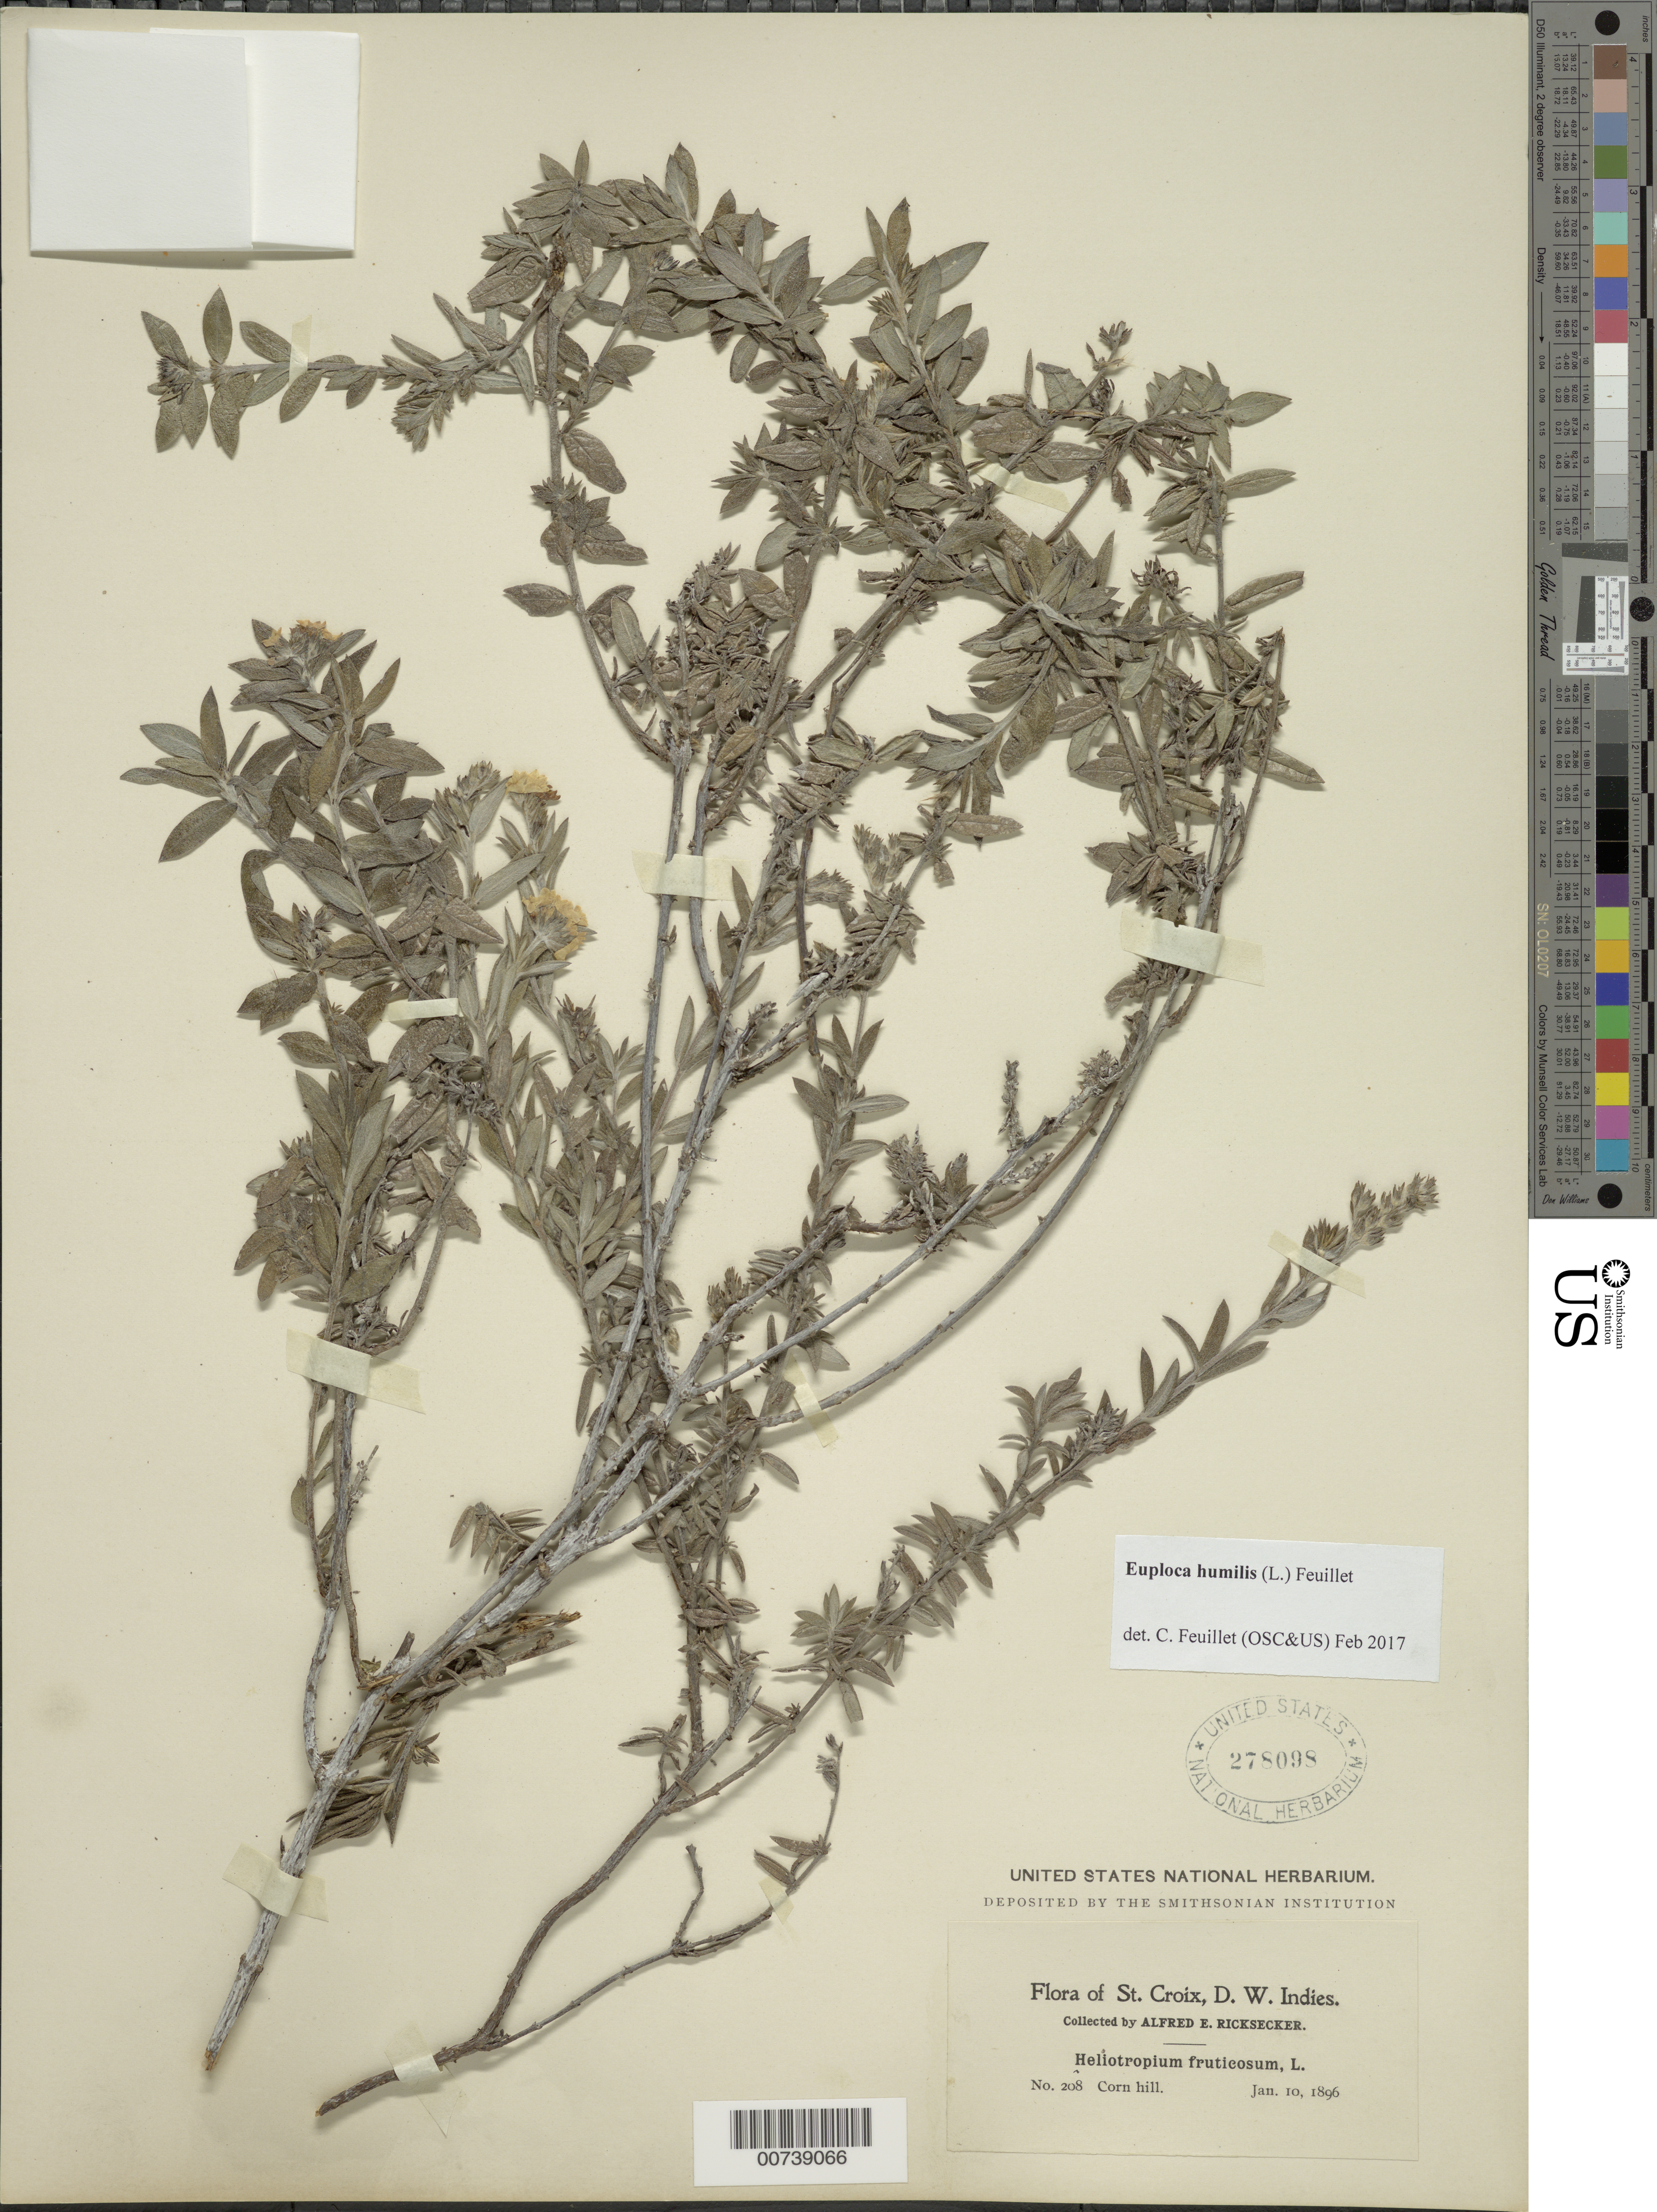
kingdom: Plantae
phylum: Tracheophyta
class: Magnoliopsida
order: Boraginales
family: Heliotropiaceae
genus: Euploca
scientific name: Euploca humilis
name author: (L.) Feuillet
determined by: Feuillet, C.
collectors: A. E. Ricksecker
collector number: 208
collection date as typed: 10 Jan 1896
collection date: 1896-01-10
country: U.S. Virgin Islands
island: St. Croix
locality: Corn Hill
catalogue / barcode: US 278098